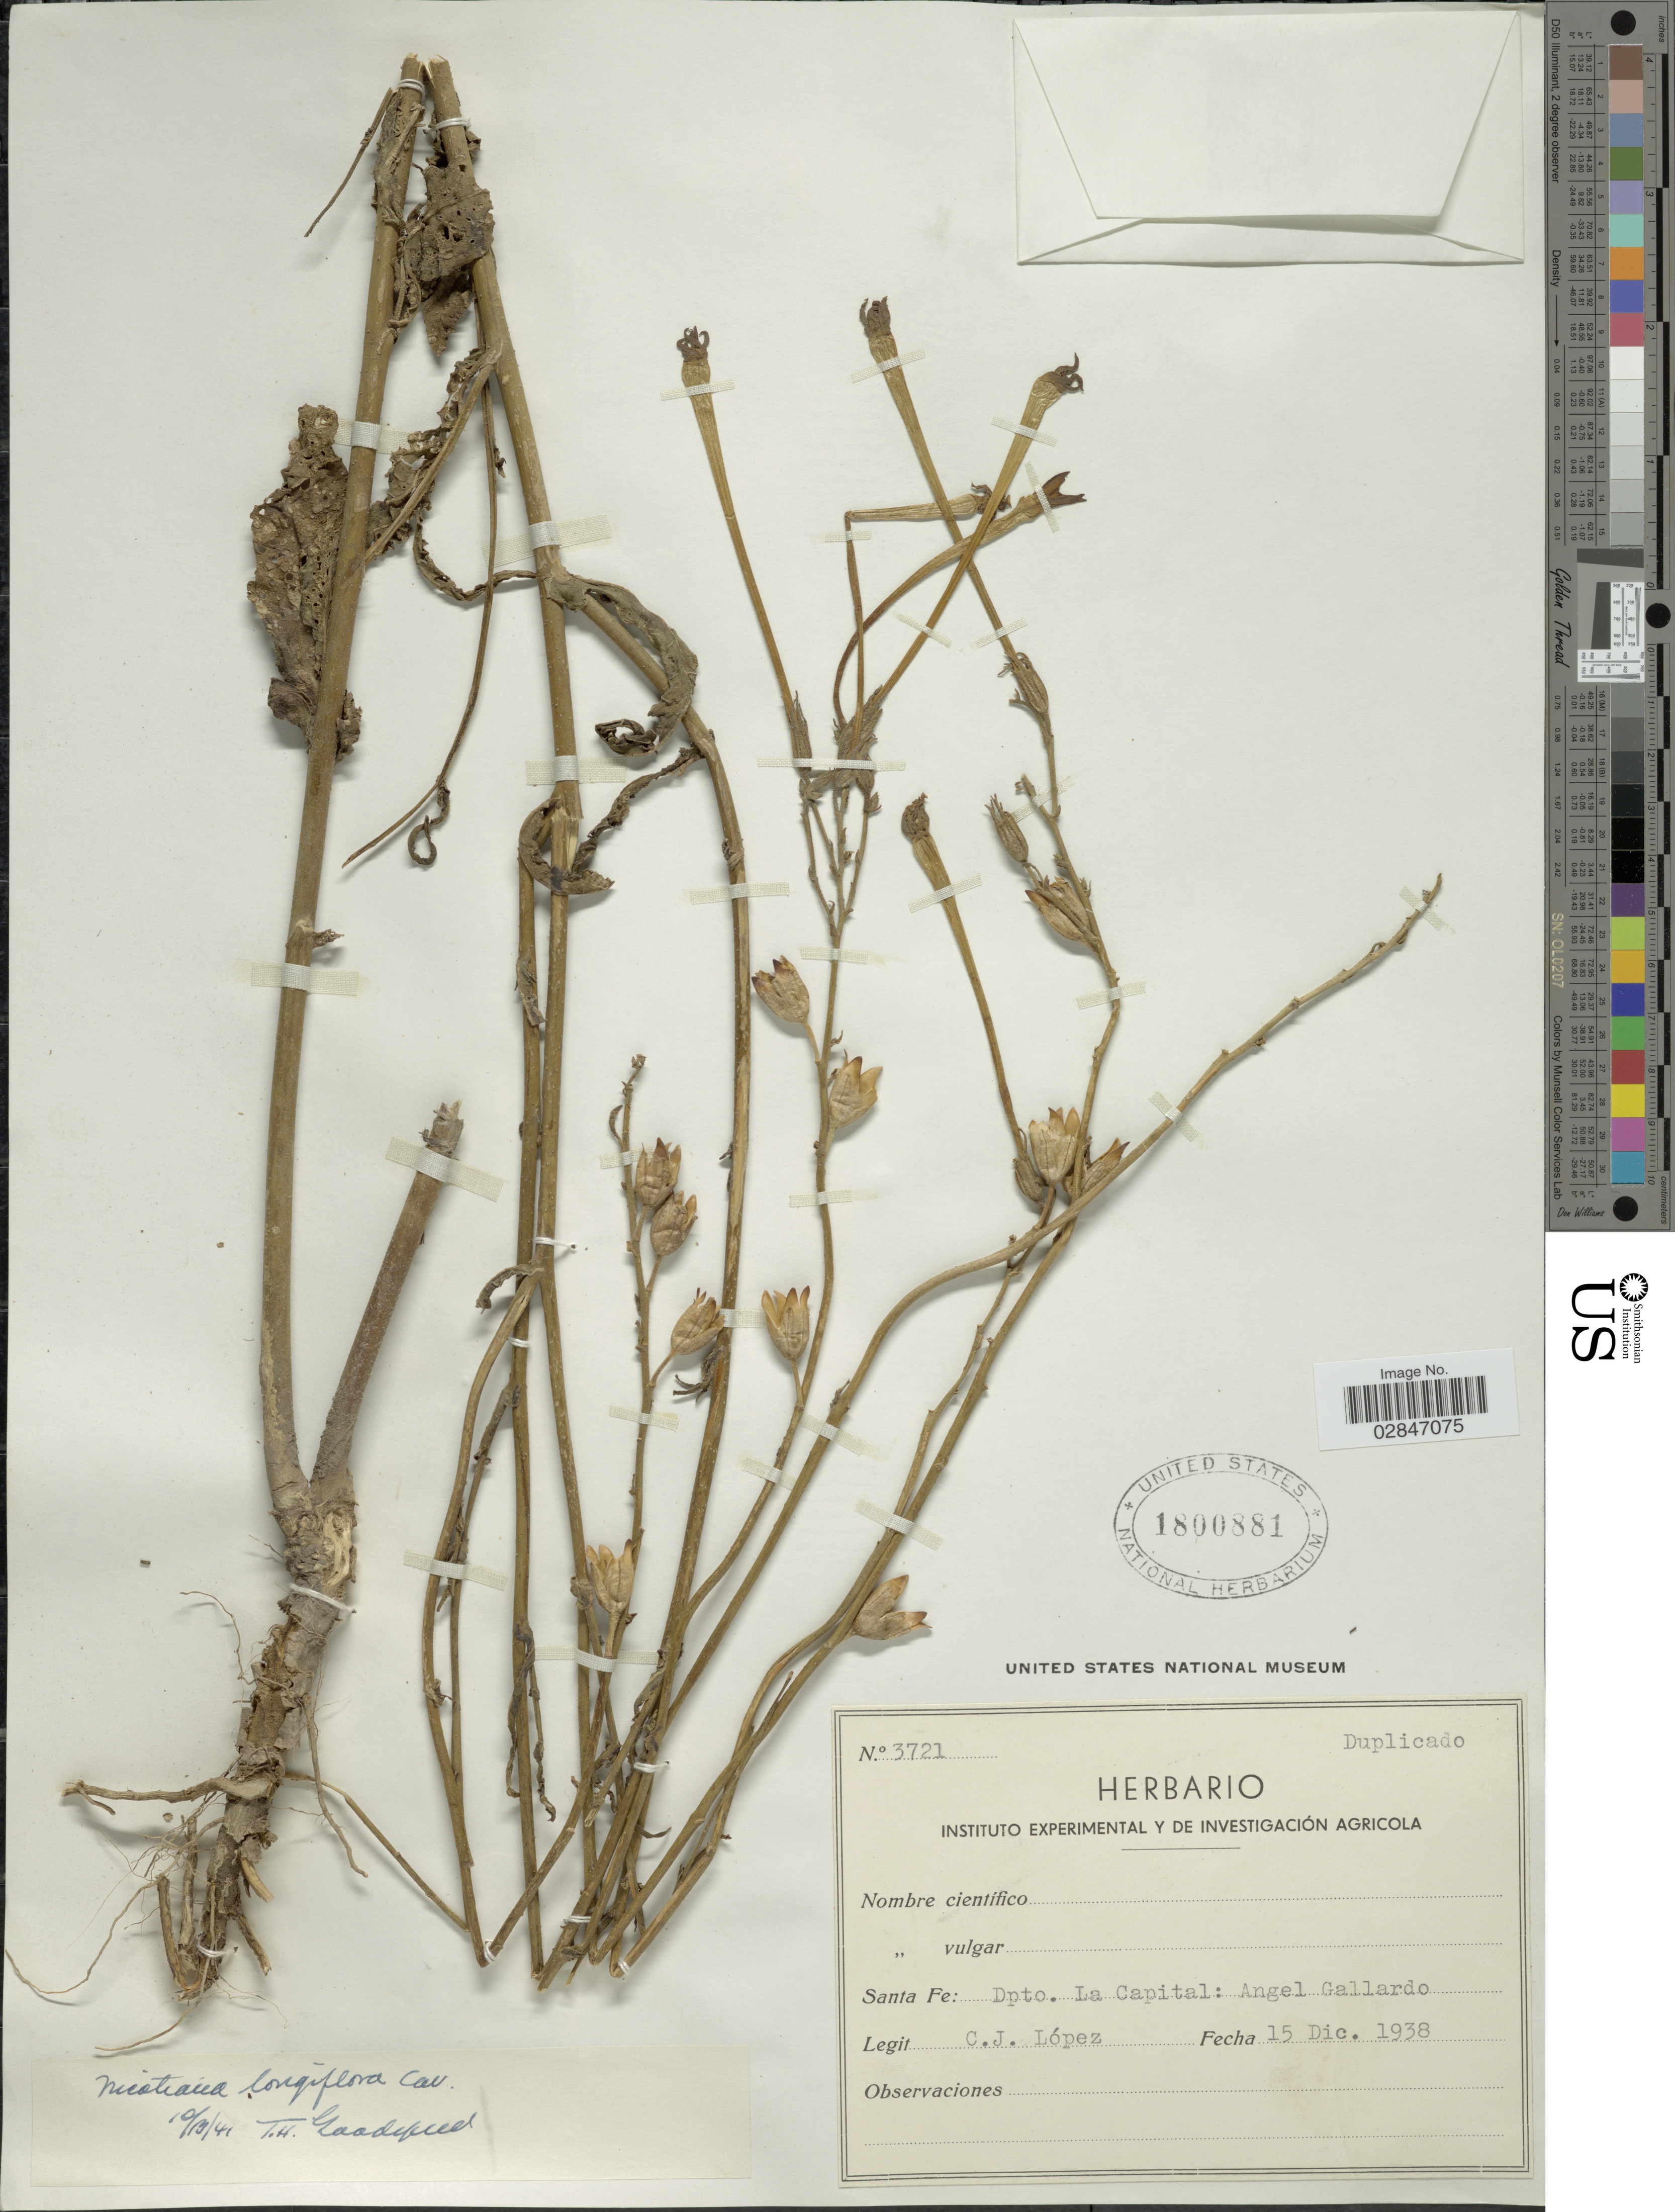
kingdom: Plantae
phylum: Tracheophyta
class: Magnoliopsida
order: Solanales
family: Solanaceae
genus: Nicotiana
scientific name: Nicotiana longiflora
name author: Cav.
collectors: C. Lopez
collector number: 3721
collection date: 1938-12-15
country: Argentina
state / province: Santa Fe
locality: Santa Fe: Dpto. La Capital: Angel Gallardo.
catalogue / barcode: US 1800881